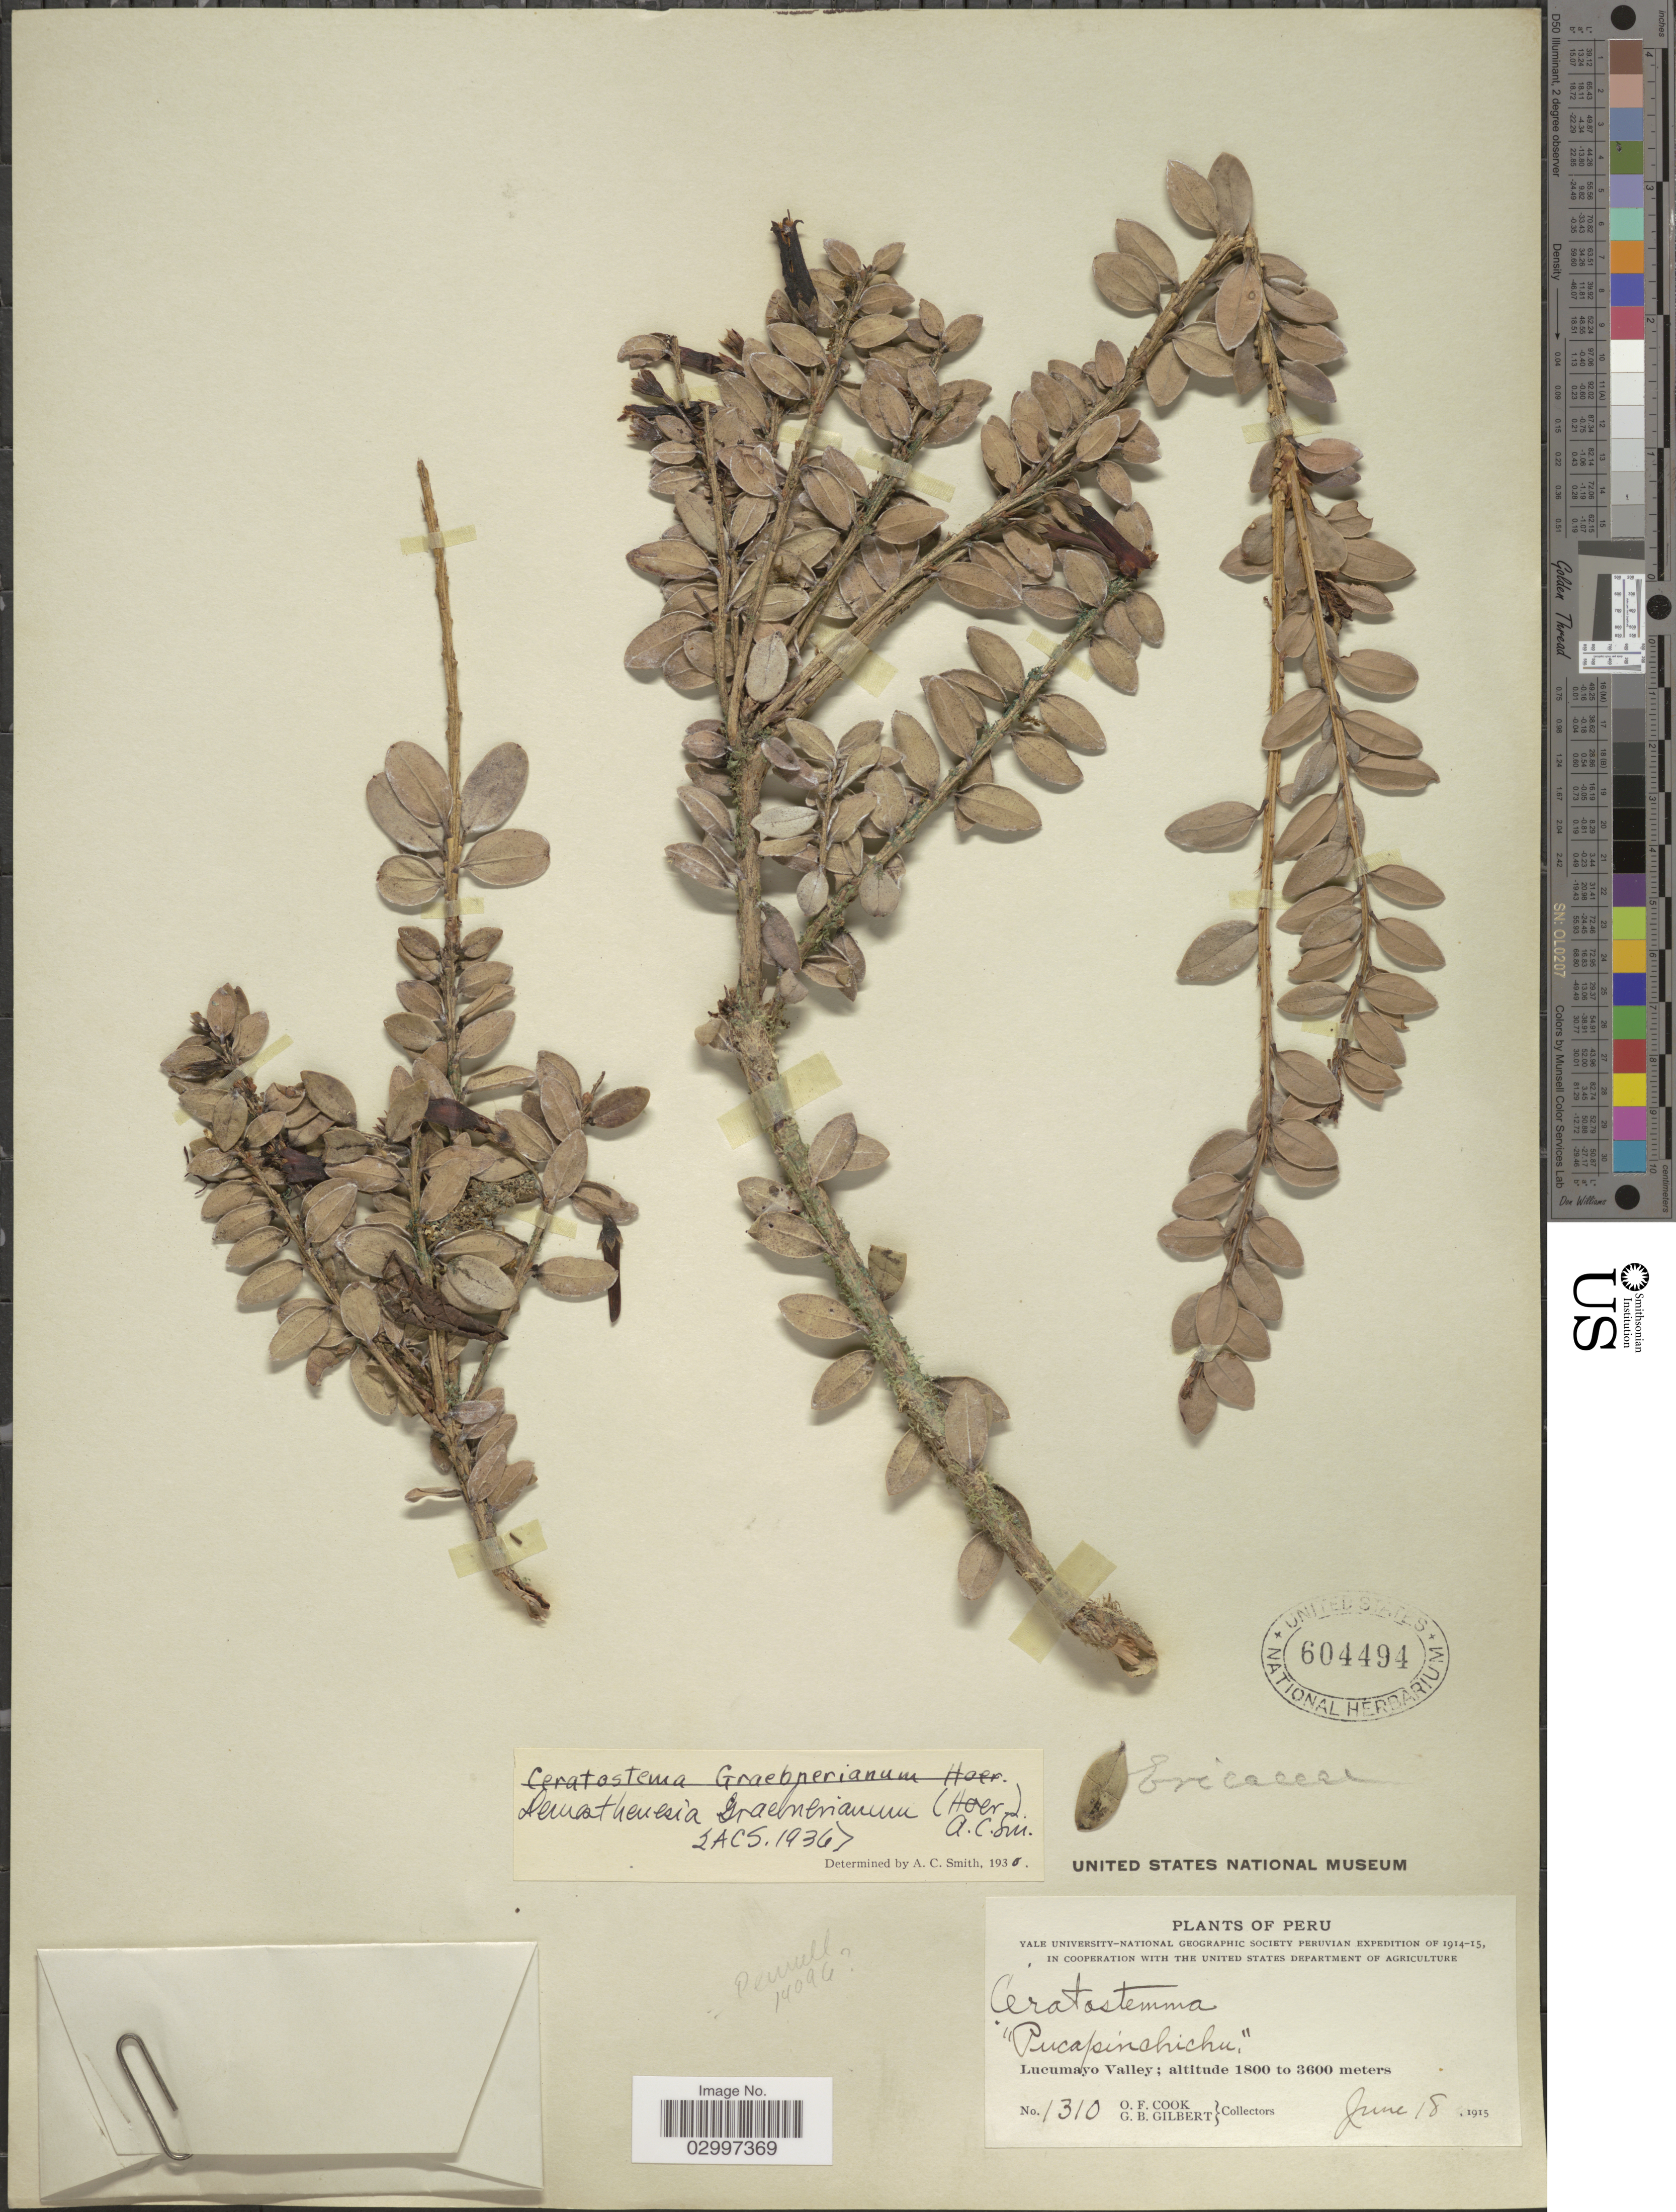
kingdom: Plantae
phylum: Tracheophyta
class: Magnoliopsida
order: Ericales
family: Ericaceae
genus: Demosthenesia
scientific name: Demosthenesia graebneriana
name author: (Hoerold) A.C. Sm.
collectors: O. F. Cook & G. B. Gilbert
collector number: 1310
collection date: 1915-06-18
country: Peru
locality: Lucumayo Valley.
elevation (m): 1800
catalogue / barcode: US 604494